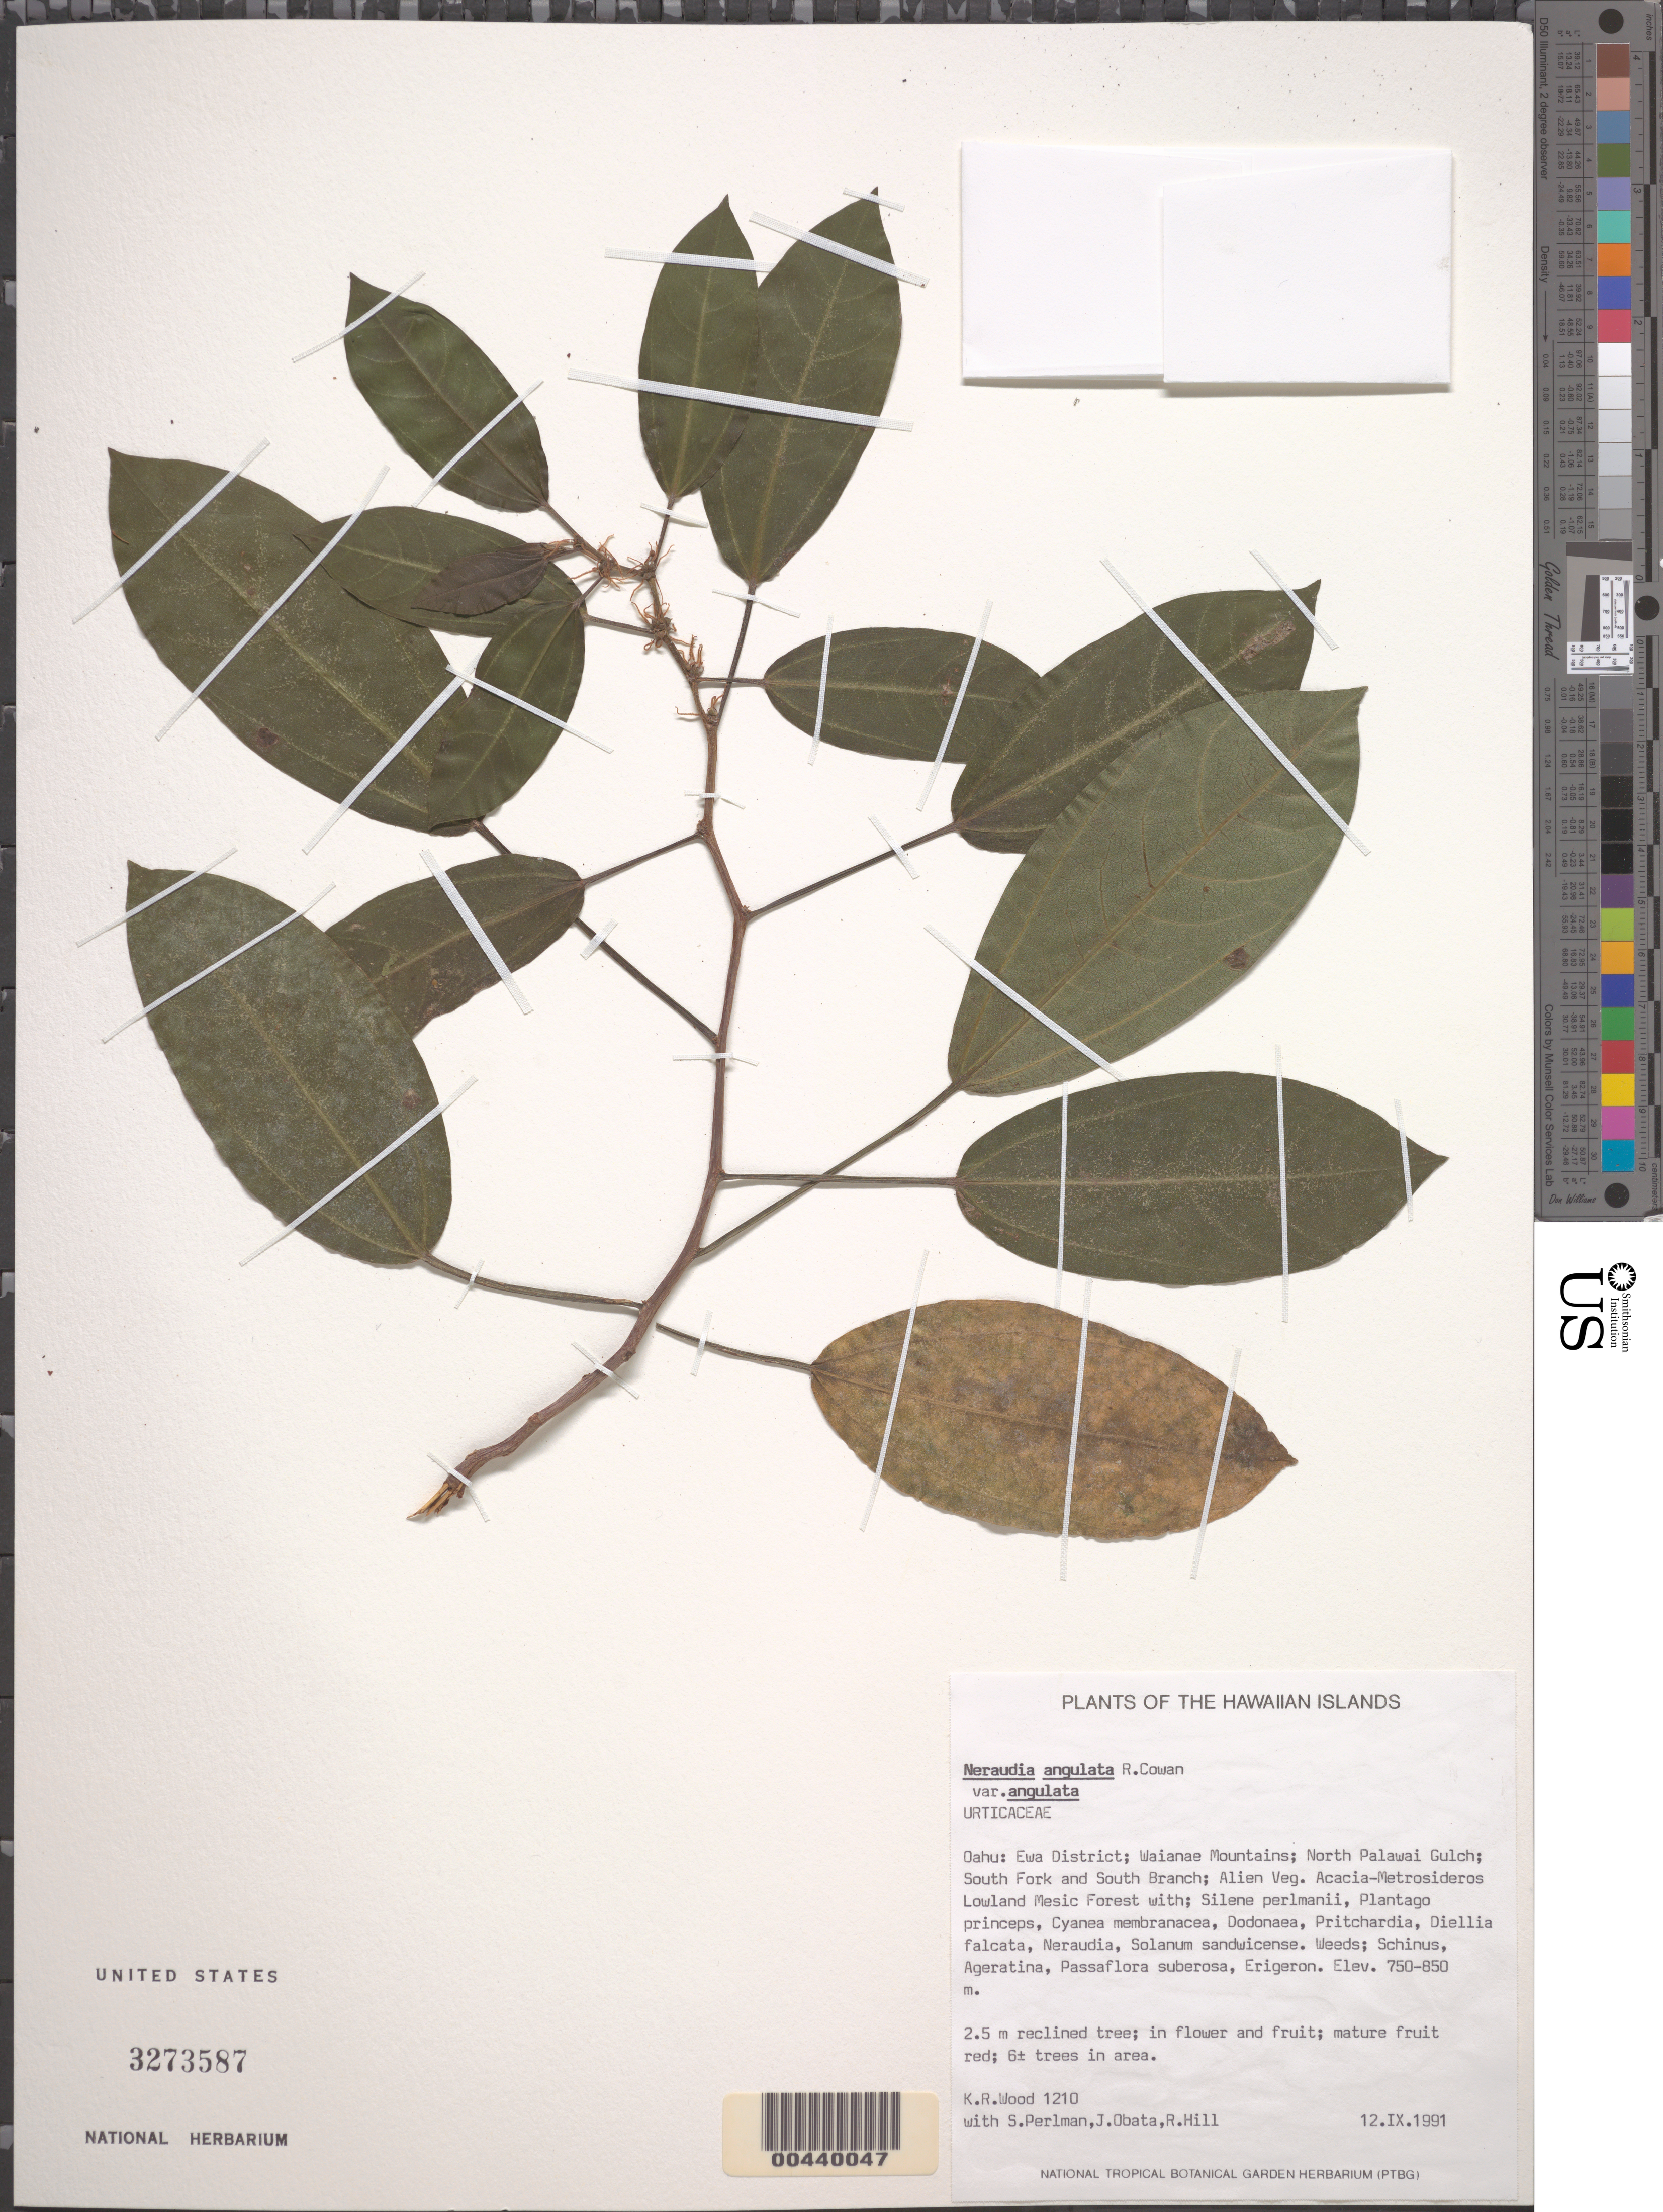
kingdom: Plantae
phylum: Tracheophyta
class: Magnoliopsida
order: Rosales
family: Urticaceae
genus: Neraudia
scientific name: Neraudia angulata var. angulata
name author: R.S. Cowan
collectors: K. R. Wood, S. P. Perlman, J. Obata & R. Hill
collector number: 1210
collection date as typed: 12 Sep 1991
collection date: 1991-09-12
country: United States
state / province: Hawaii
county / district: Honolulu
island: Oahu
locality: Ewa District, Waianae Mountains, N Palawai Gulch, S Fork and S Branch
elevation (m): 750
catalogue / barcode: US 3273587